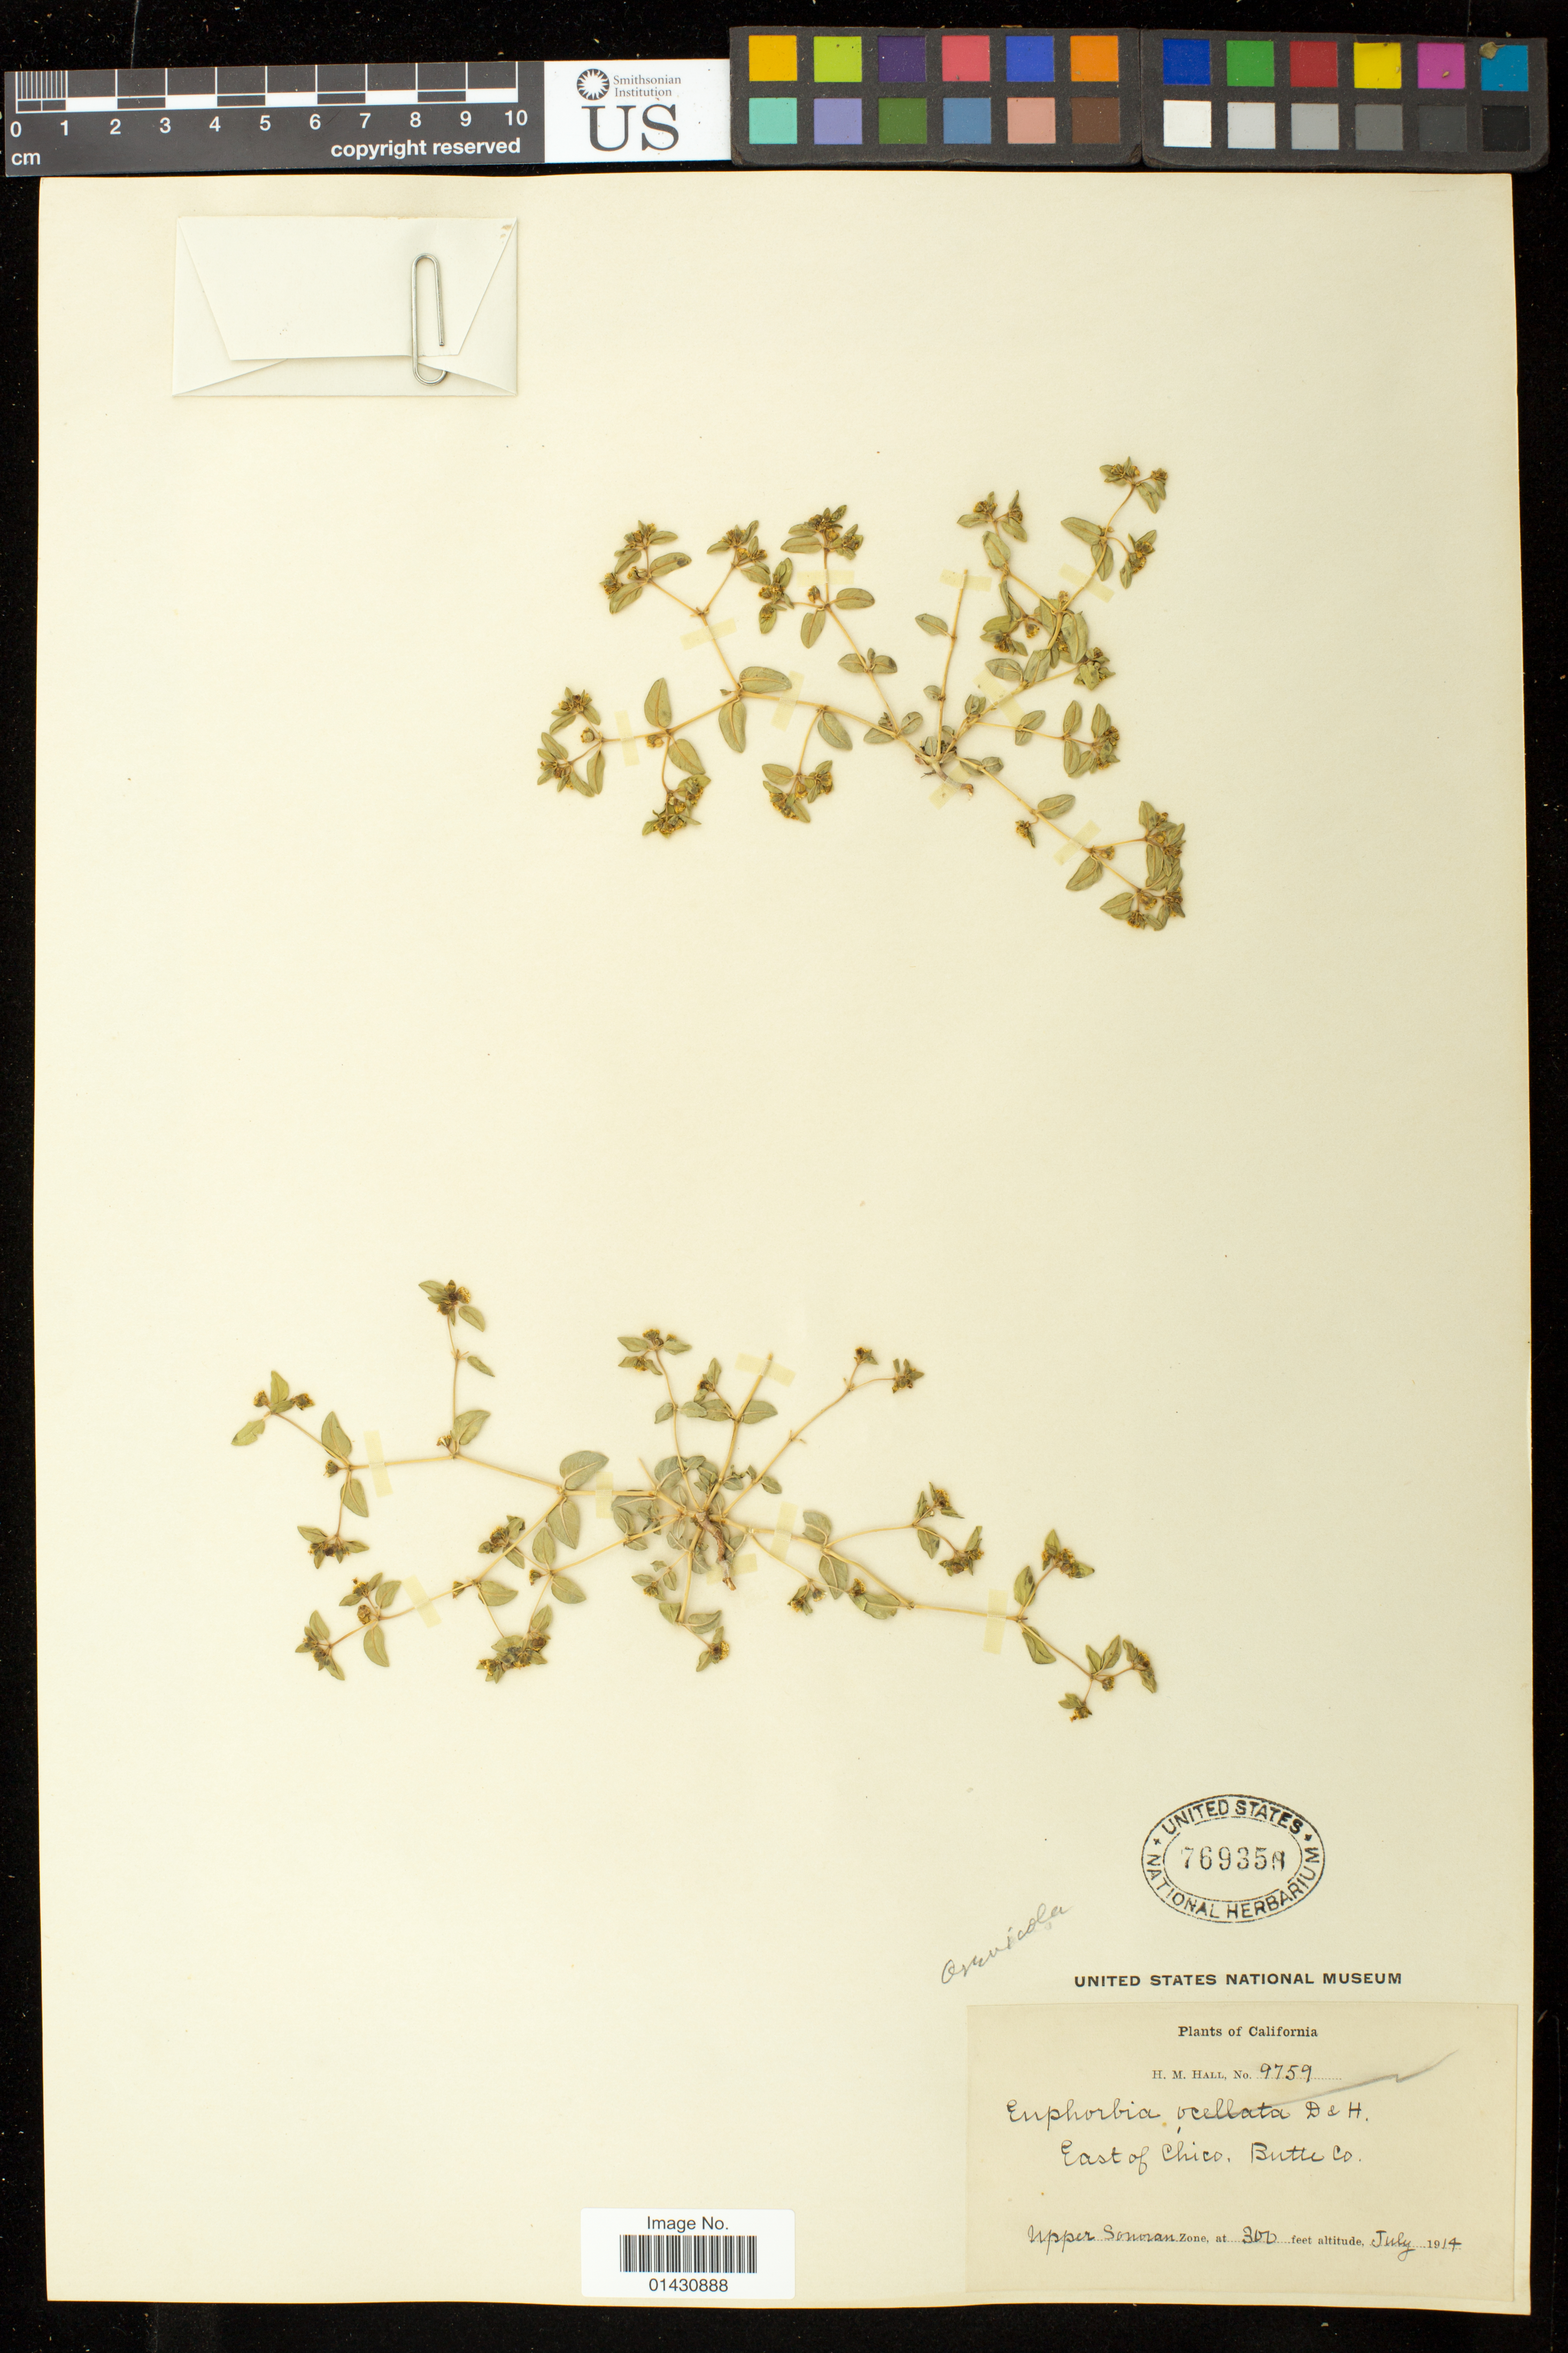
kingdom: Plantae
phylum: Tracheophyta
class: Magnoliopsida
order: Malpighiales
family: Euphorbiaceae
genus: Euphorbia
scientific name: Euphorbia ocellata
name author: Durand & Hilg.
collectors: H. M. Hall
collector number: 9759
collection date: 1914-07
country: United States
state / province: California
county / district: Butte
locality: East of Chico. Upper Sonoran Zone.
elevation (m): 91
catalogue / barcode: US 769350